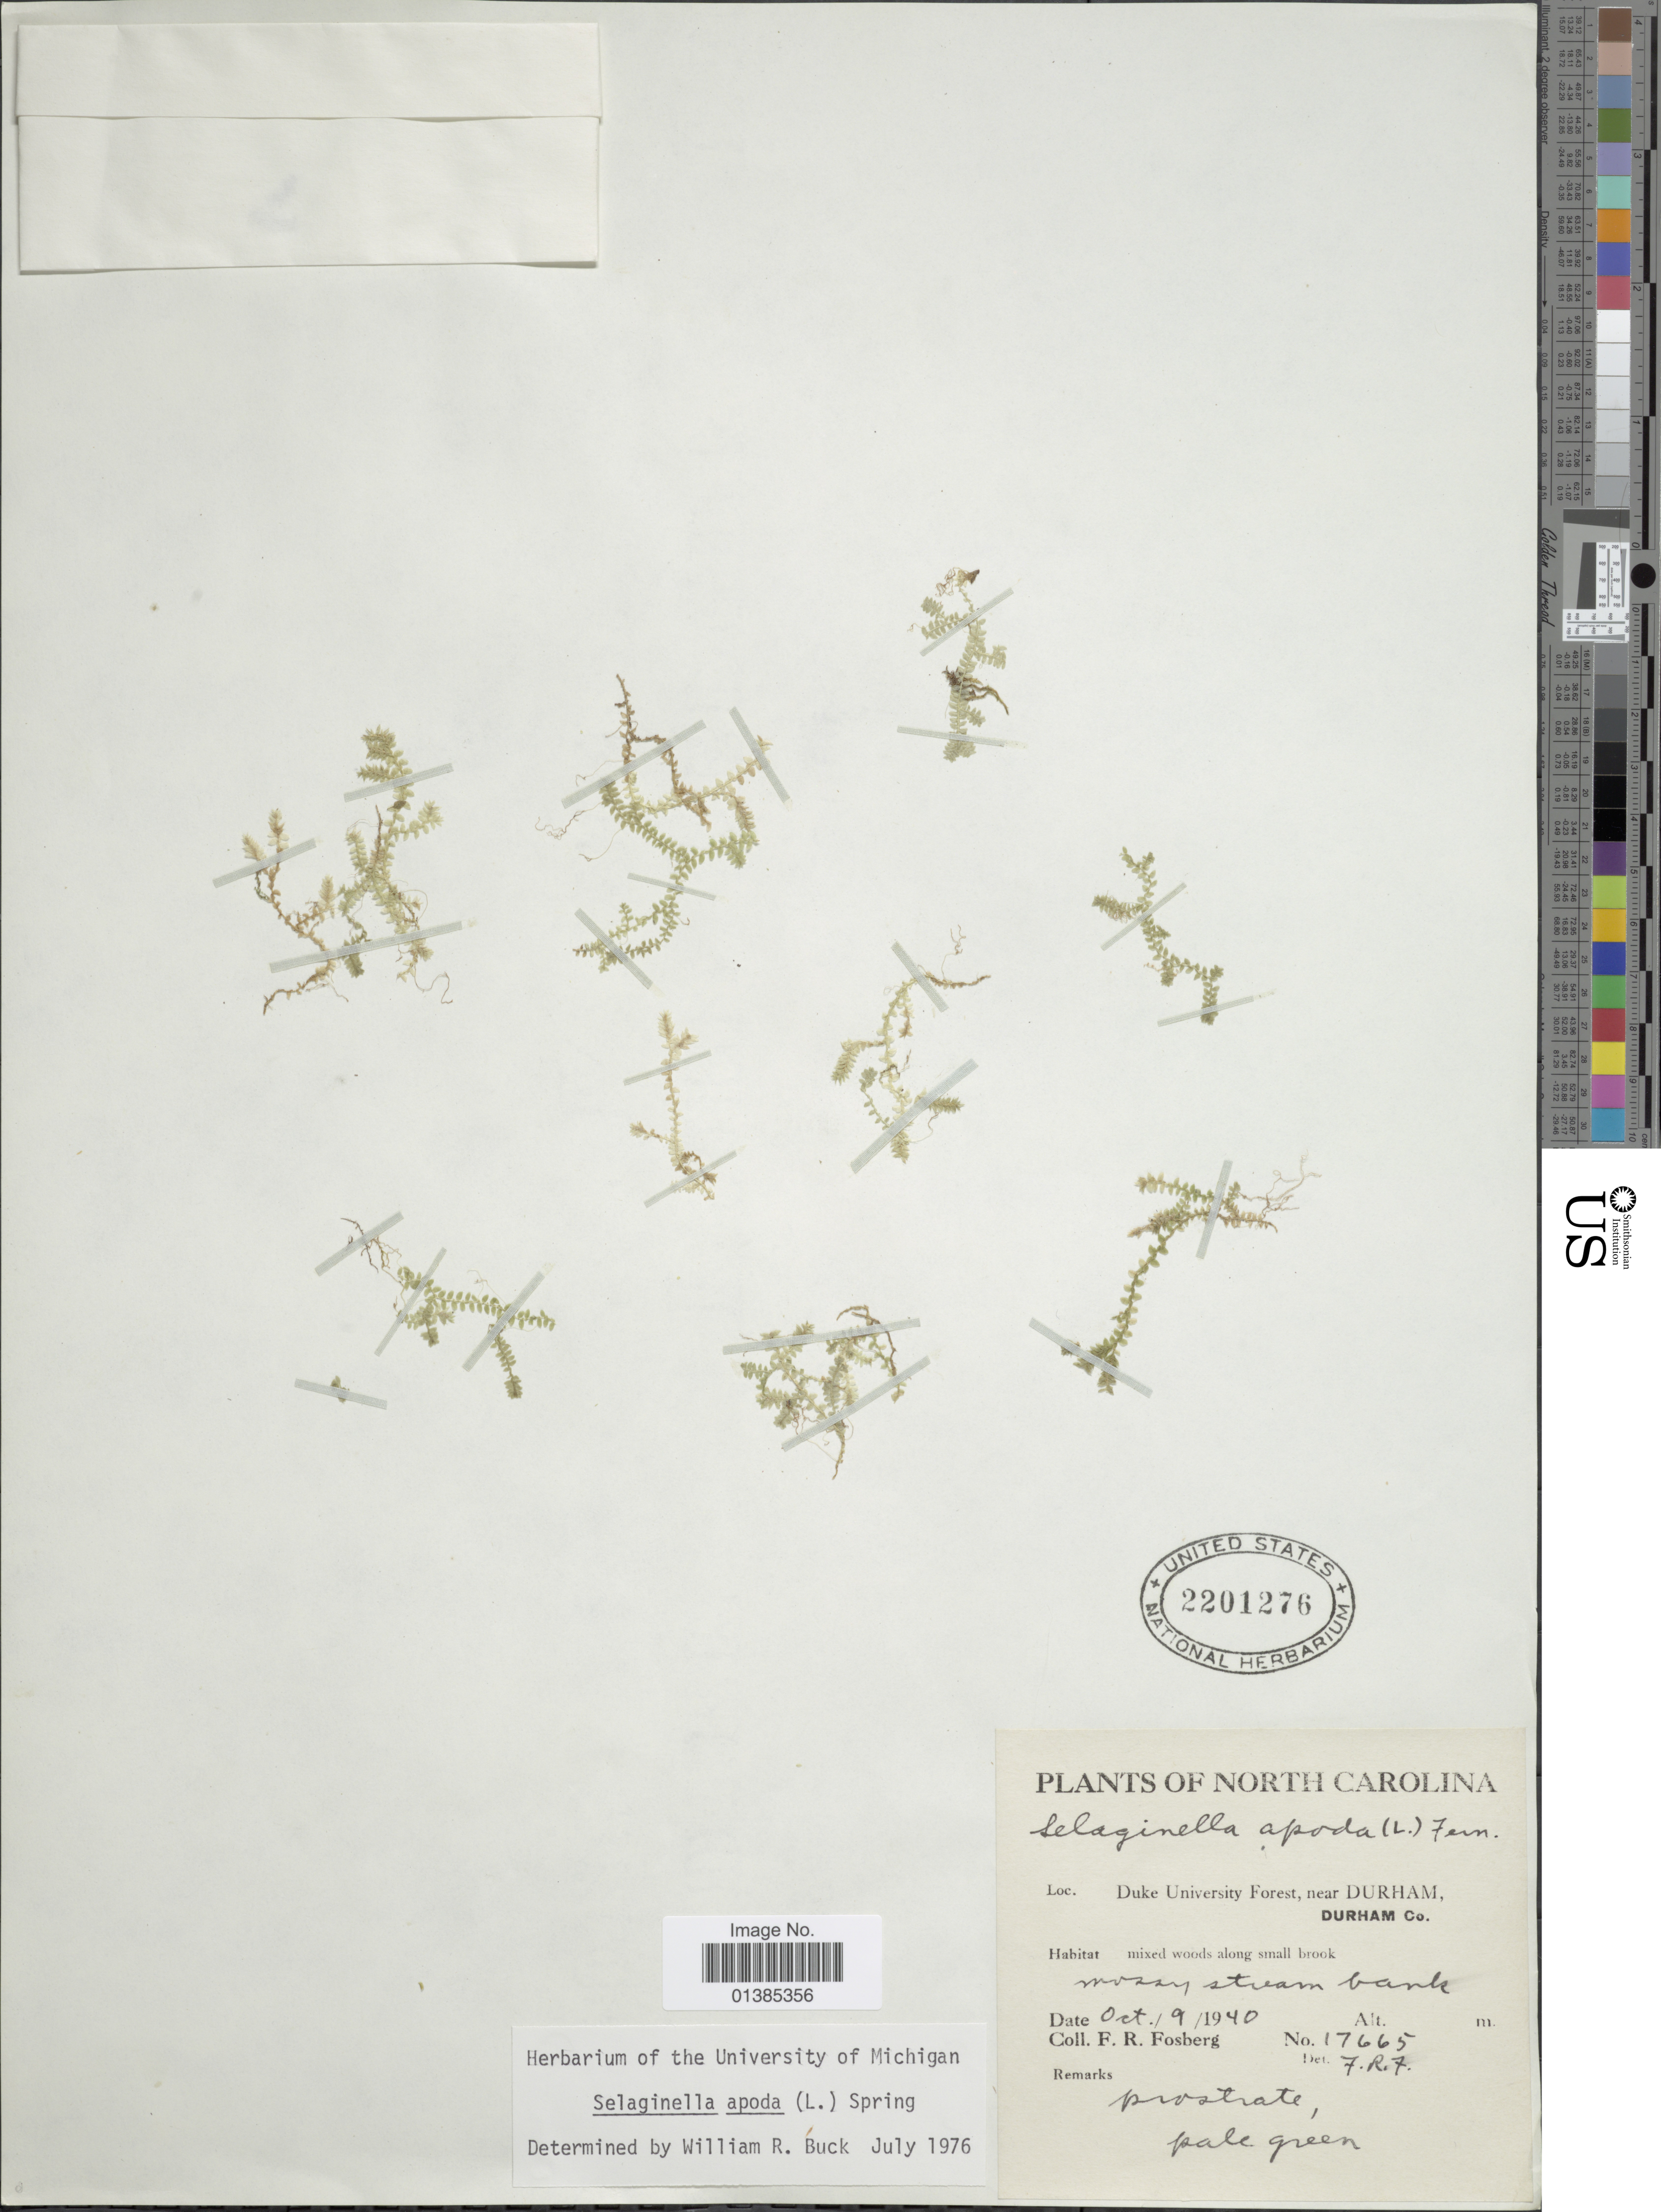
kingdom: Plantae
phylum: Tracheophyta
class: Lycopodiopsida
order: Selaginellales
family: Selaginellaceae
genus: Selaginella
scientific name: Selaginella apus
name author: Spring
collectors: F. R. Fosberg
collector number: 17665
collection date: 1940-10-09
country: United States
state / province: North Carolina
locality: Duke University Forest, near Durham, Durham Co.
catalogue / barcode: US 2201276